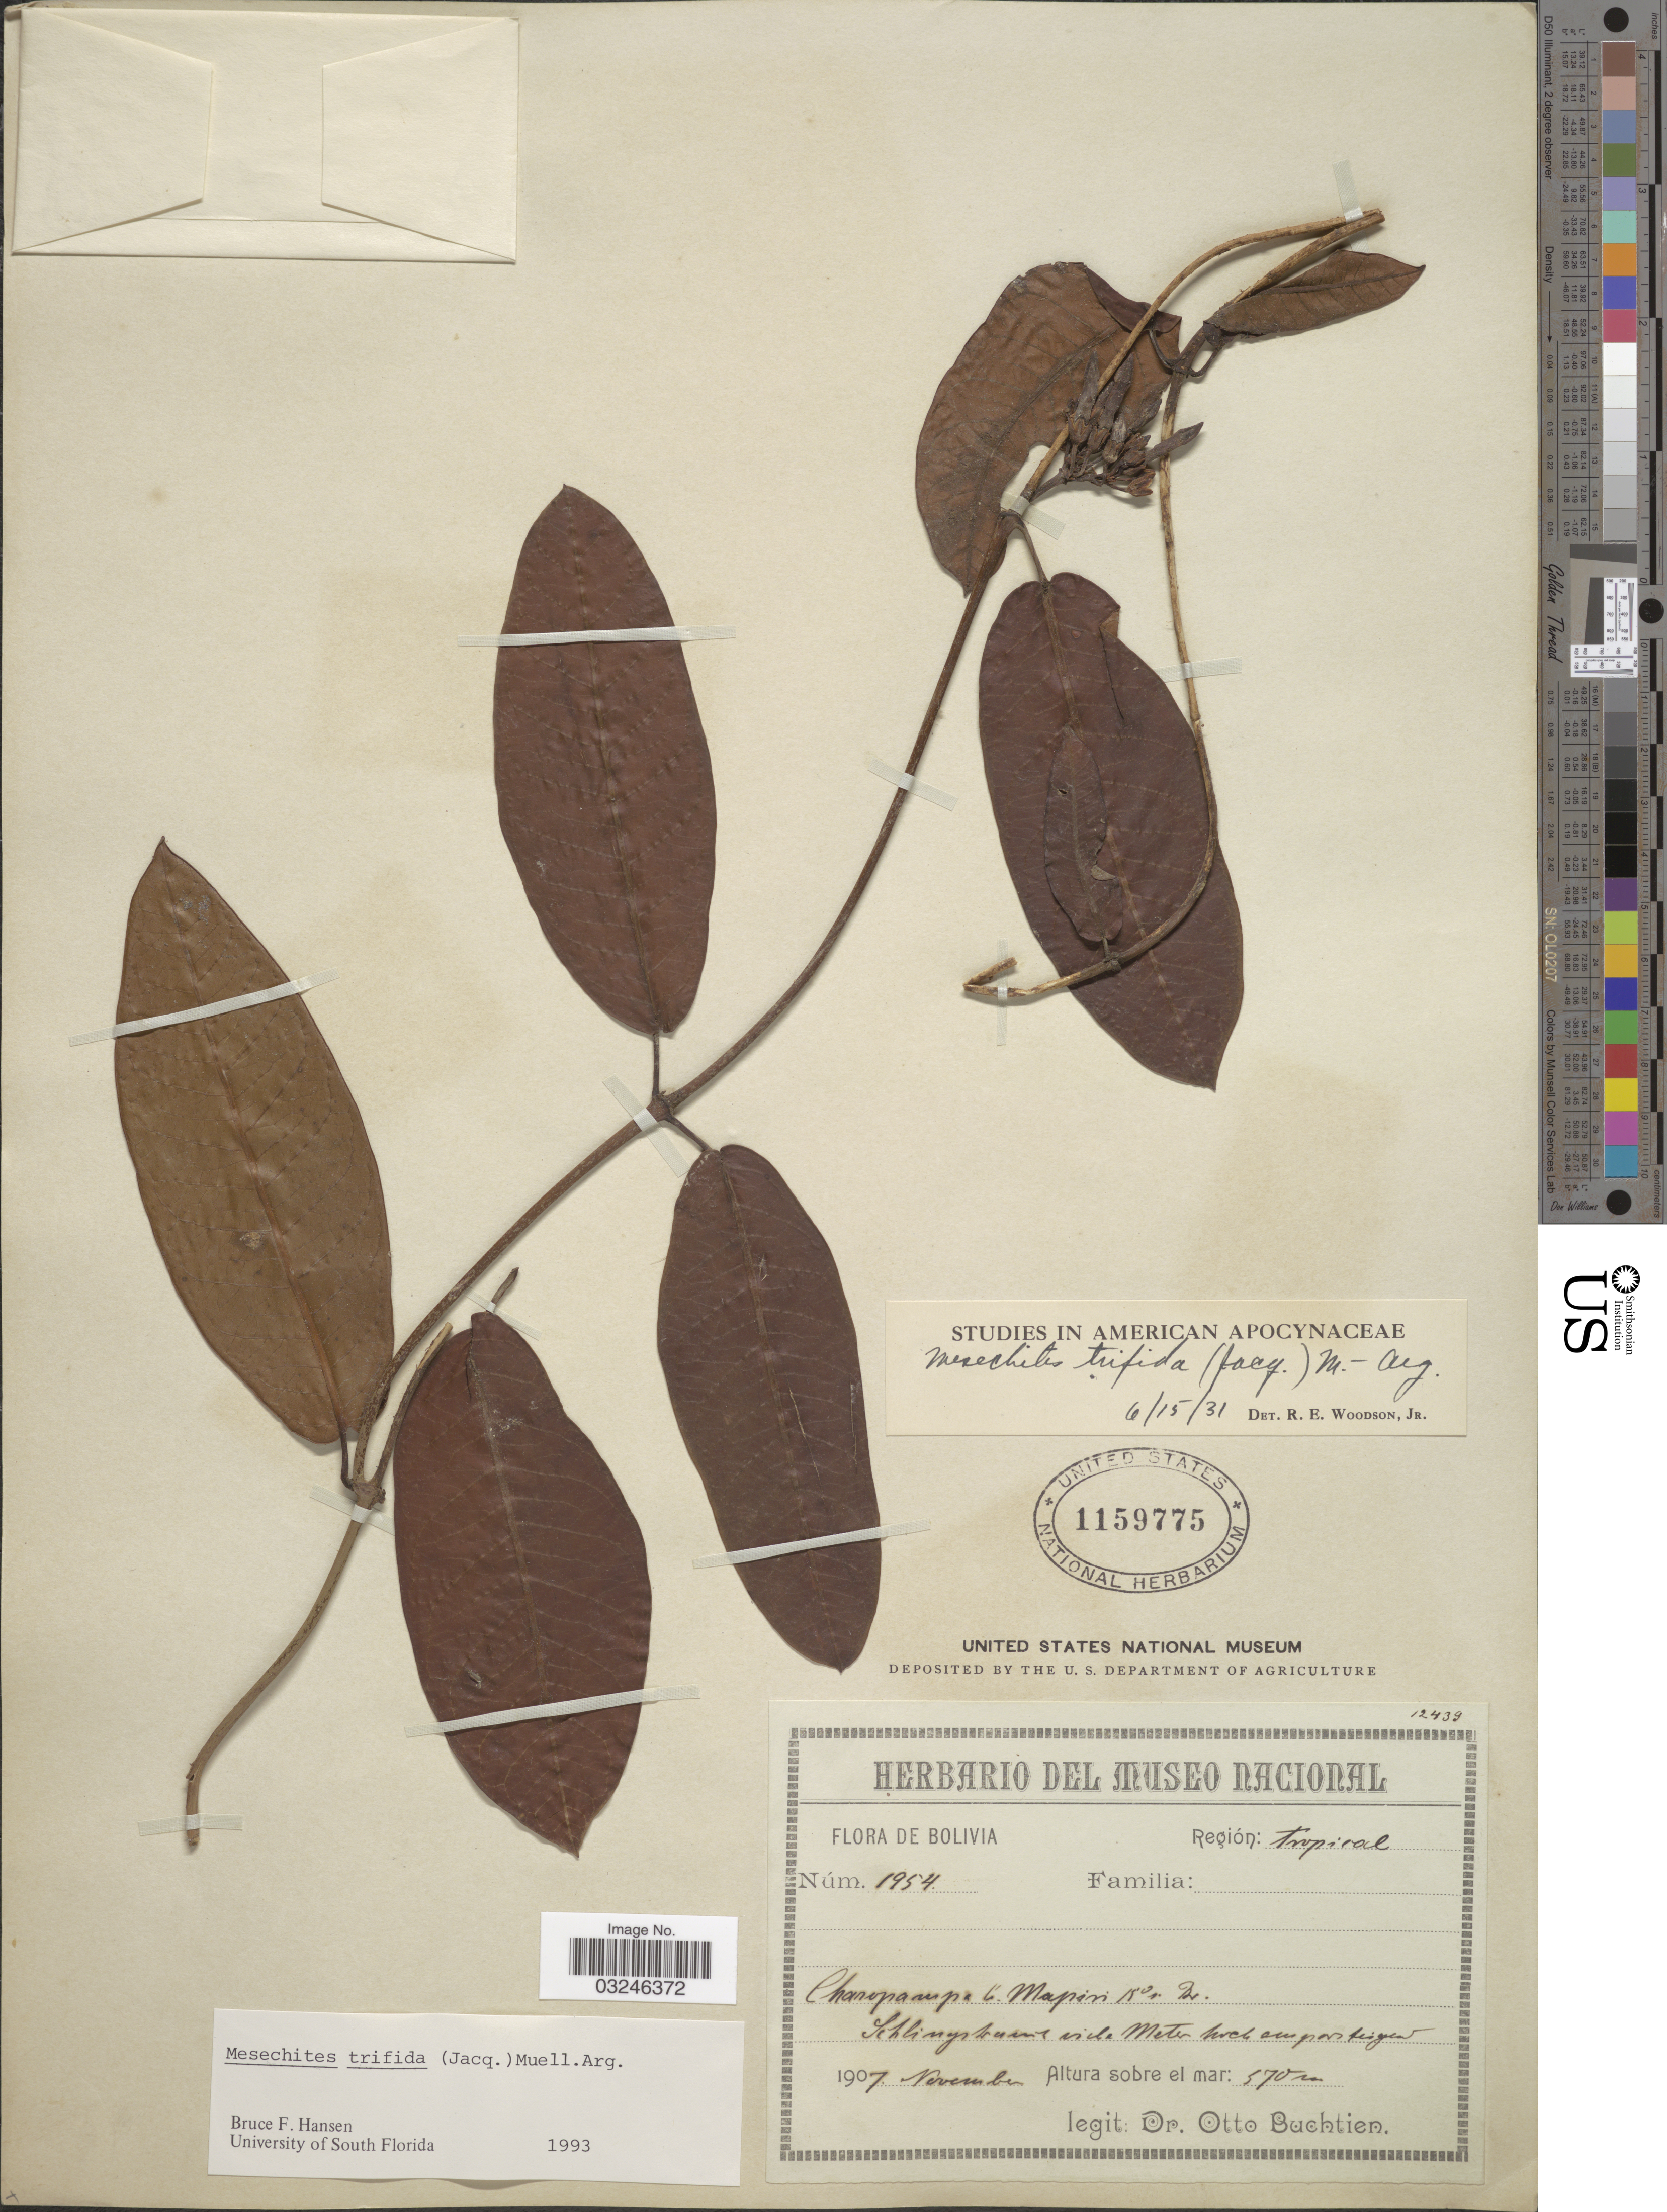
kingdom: Plantae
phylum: Tracheophyta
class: Magnoliopsida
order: Gentianales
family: Apocynaceae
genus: Mesechites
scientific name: Mesechites trifidus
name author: (Jacq.) Müll. Arg.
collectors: O. Buchtien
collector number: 1954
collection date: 1907-11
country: Bolivia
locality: Charopampa b. Mapiri 13° s. Br.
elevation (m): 570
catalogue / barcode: US 1159775